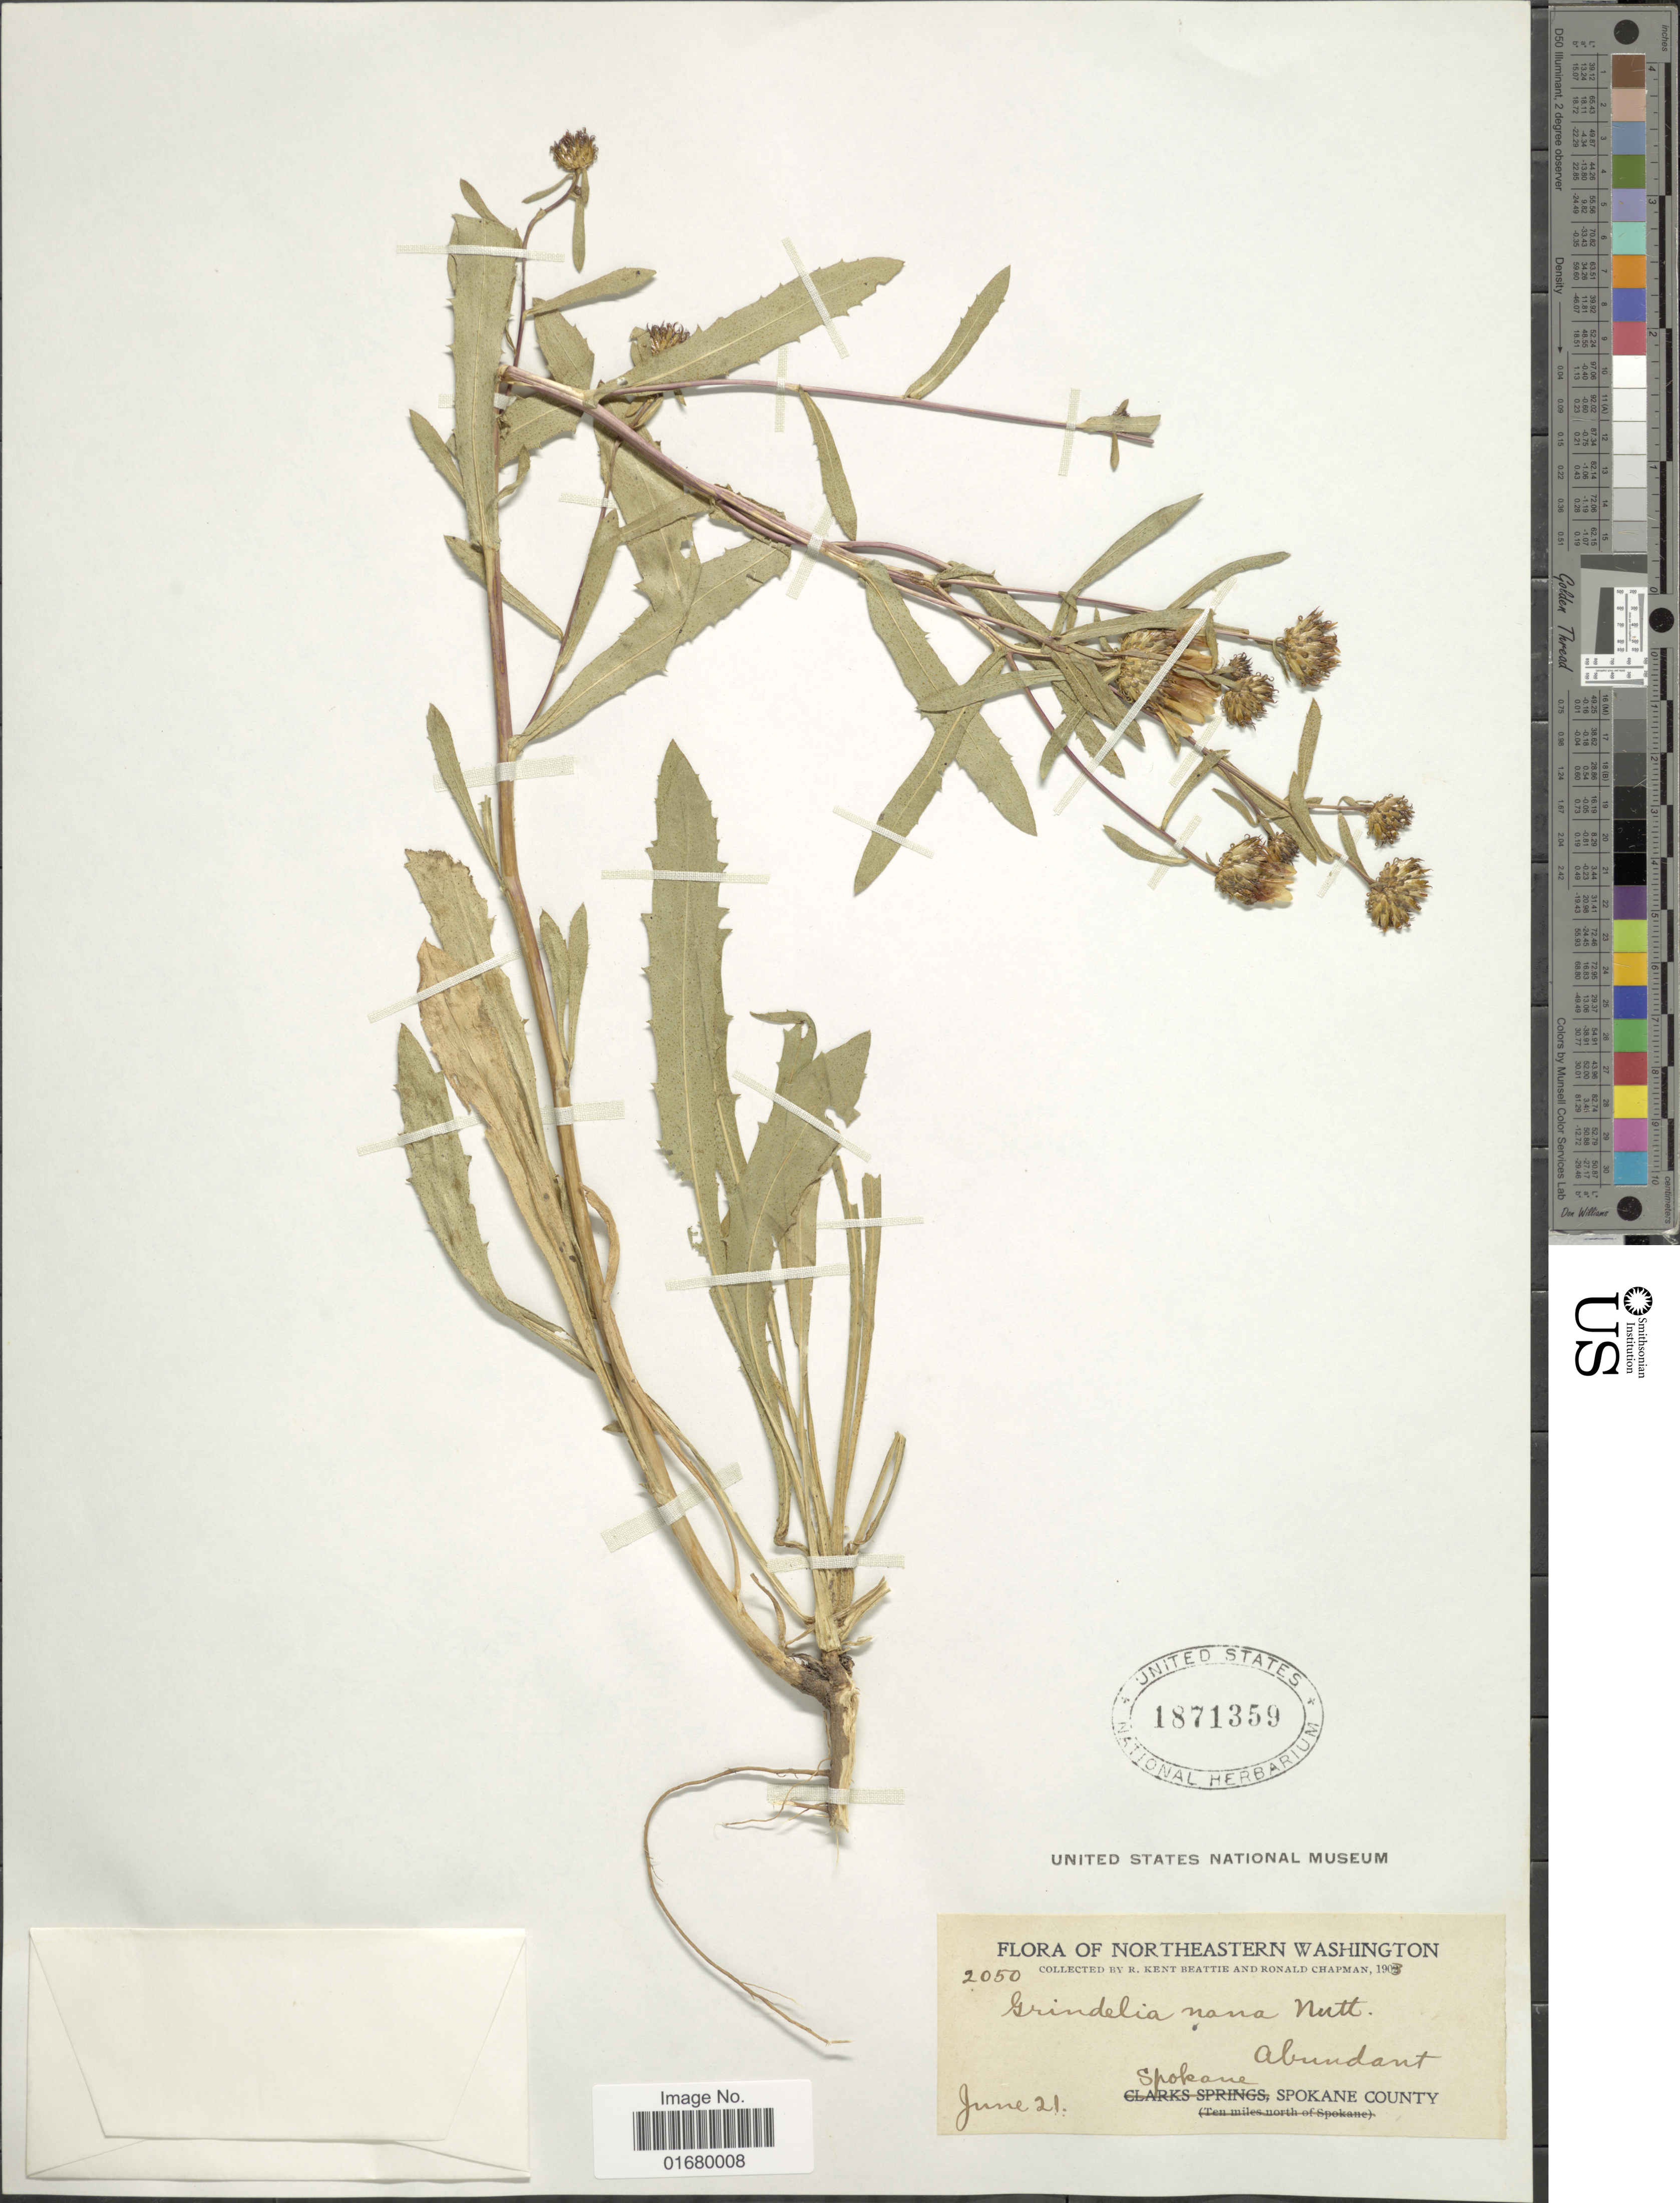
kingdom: Plantae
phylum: Tracheophyta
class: Magnoliopsida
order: Asterales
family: Asteraceae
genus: Grindelia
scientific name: Grindelia nana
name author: Nutt.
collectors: R. K. Beattie & R. Chapman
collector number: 2050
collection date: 1903-06-21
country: United States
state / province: Washington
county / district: Spokane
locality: Northeastern Washington, Spokane, Spokane County.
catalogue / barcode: US 1871359